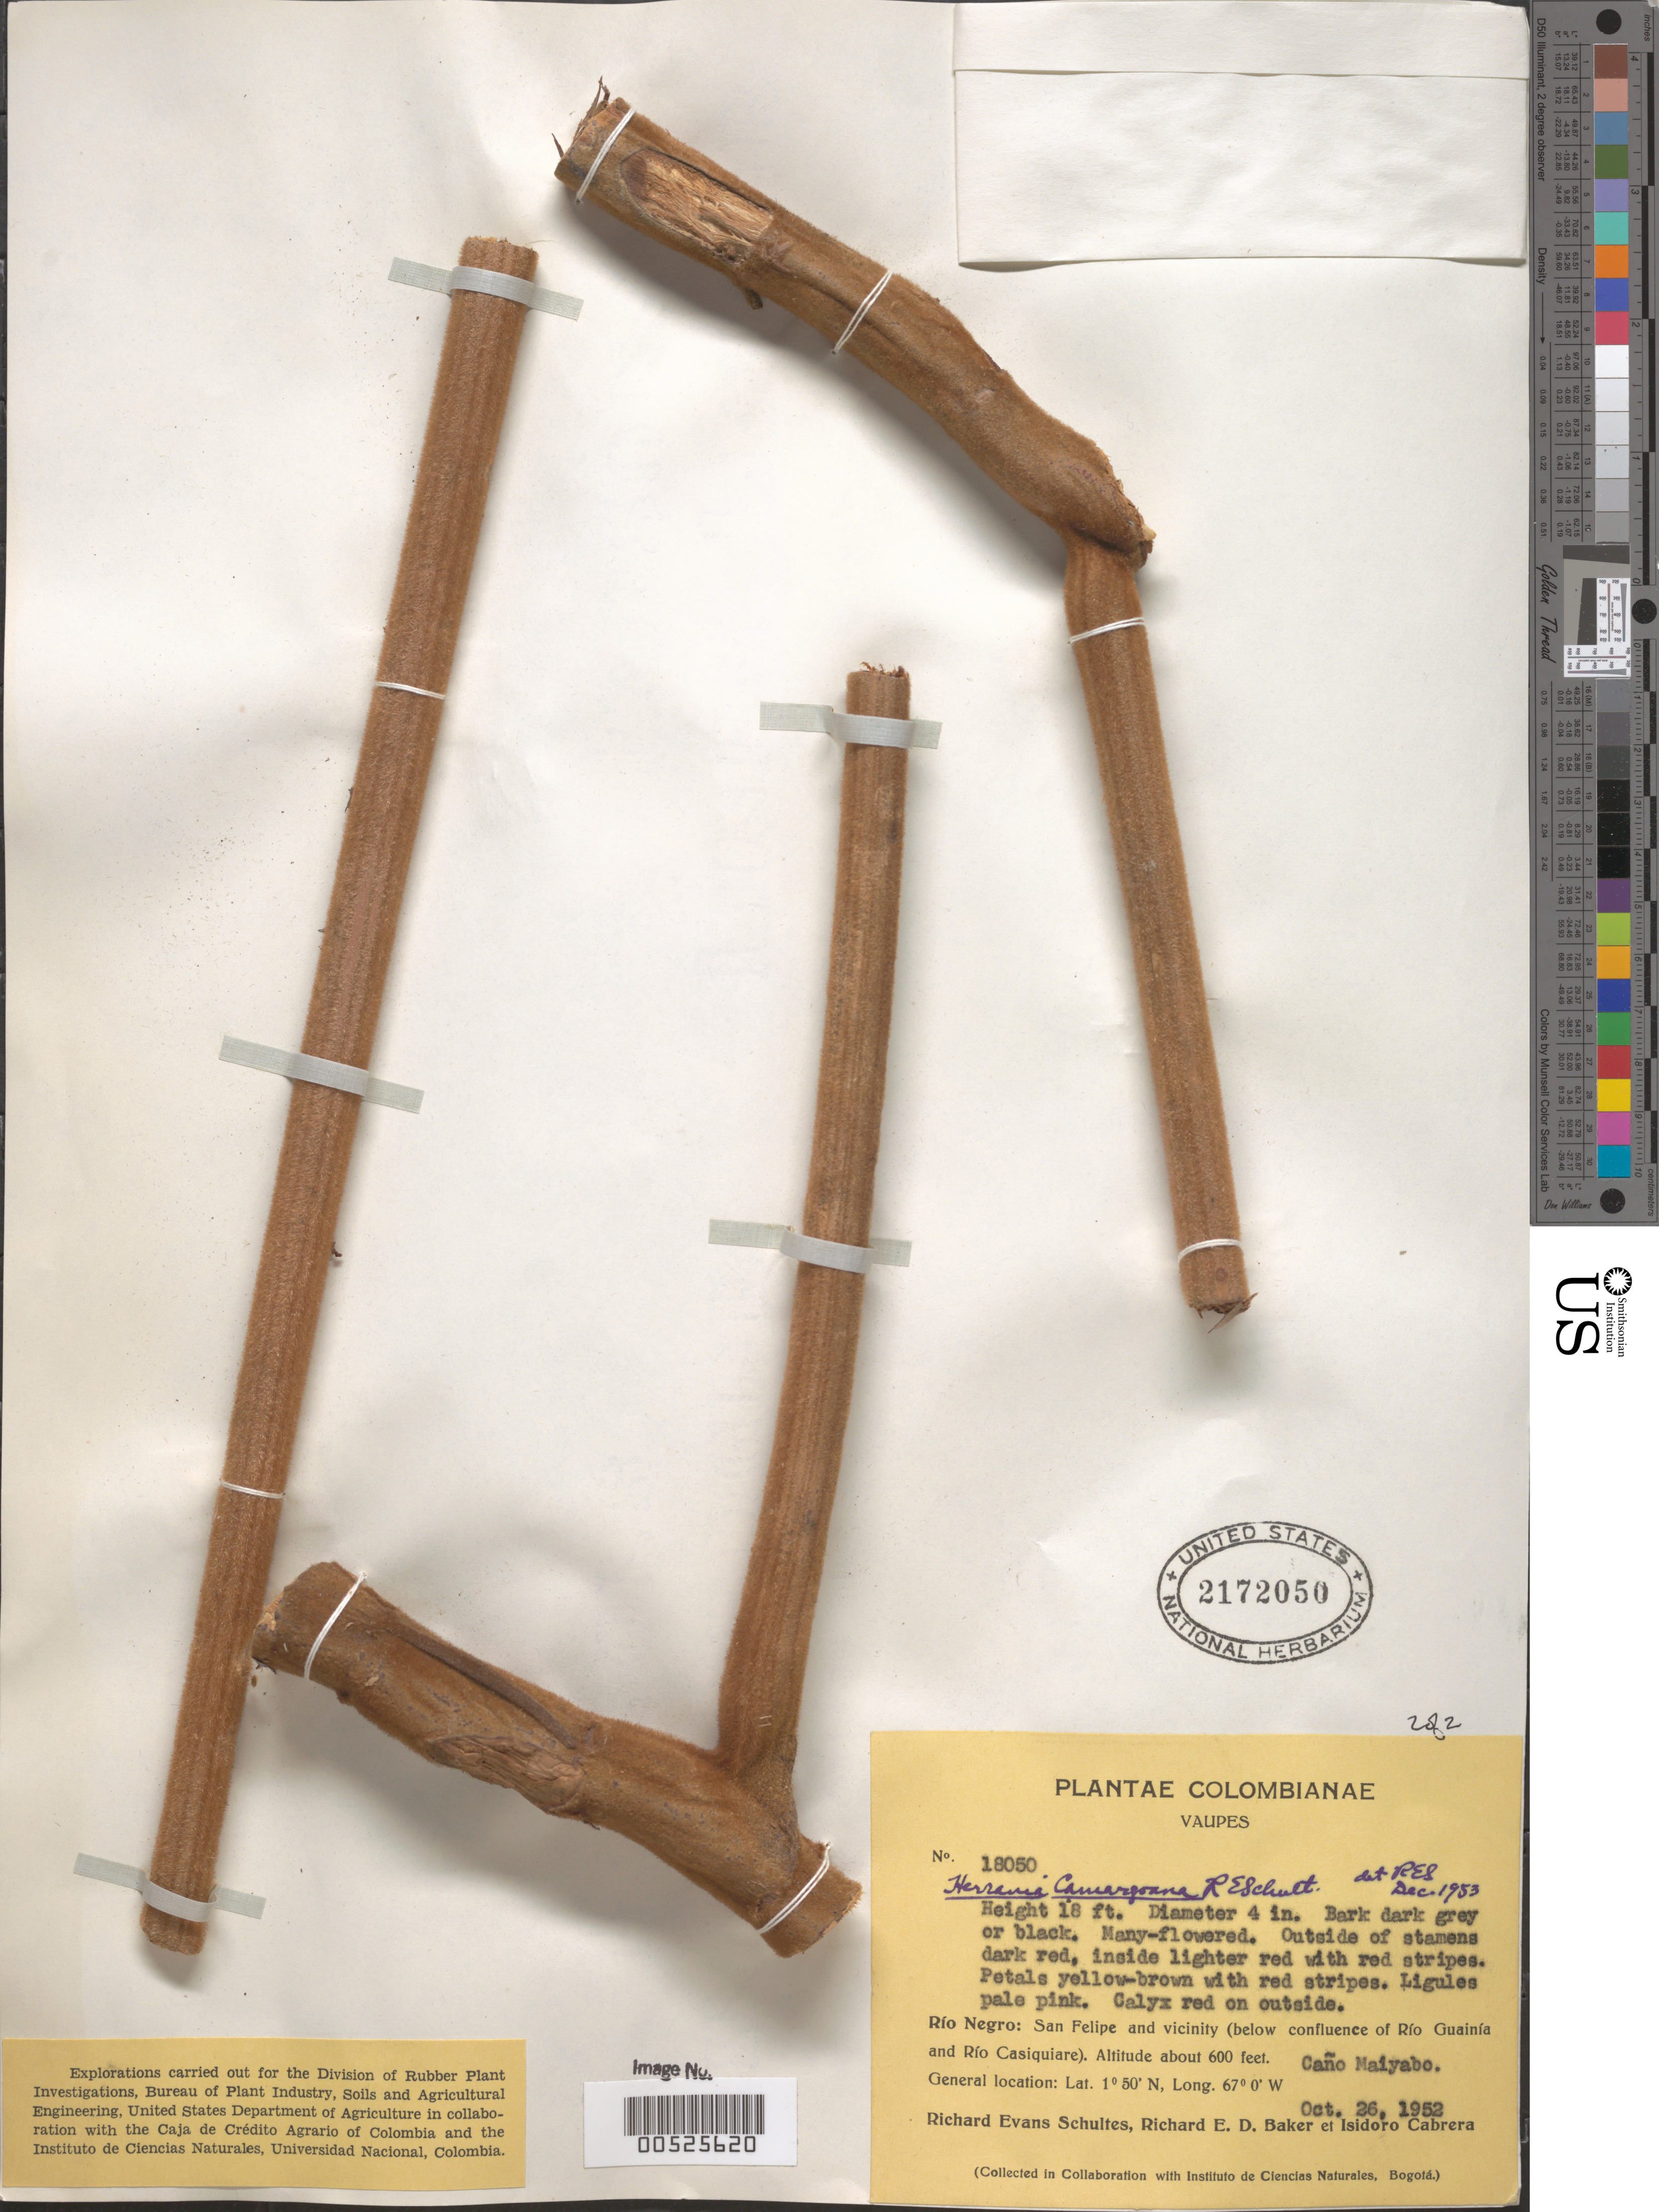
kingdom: Plantae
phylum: Tracheophyta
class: Magnoliopsida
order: Malvales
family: Malvaceae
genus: Theobroma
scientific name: Theobroma atrorubens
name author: (Huber) Ducke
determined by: Dorr, Laurence J., Curator (BOT), Smithsonian Institution - National Museum of Natural History (UNITED STATES)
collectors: R. E. Schultes, R. E. D. Baker & I. Cabrera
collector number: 18050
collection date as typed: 26 Oct 1952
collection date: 1952-10-26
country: Venezuela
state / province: Amazonas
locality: Caño Maiyabo: Río Negro: San Felipe and vicinity (below confluence of Río Guainía and Río Casquiare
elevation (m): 183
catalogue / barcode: US 2172050